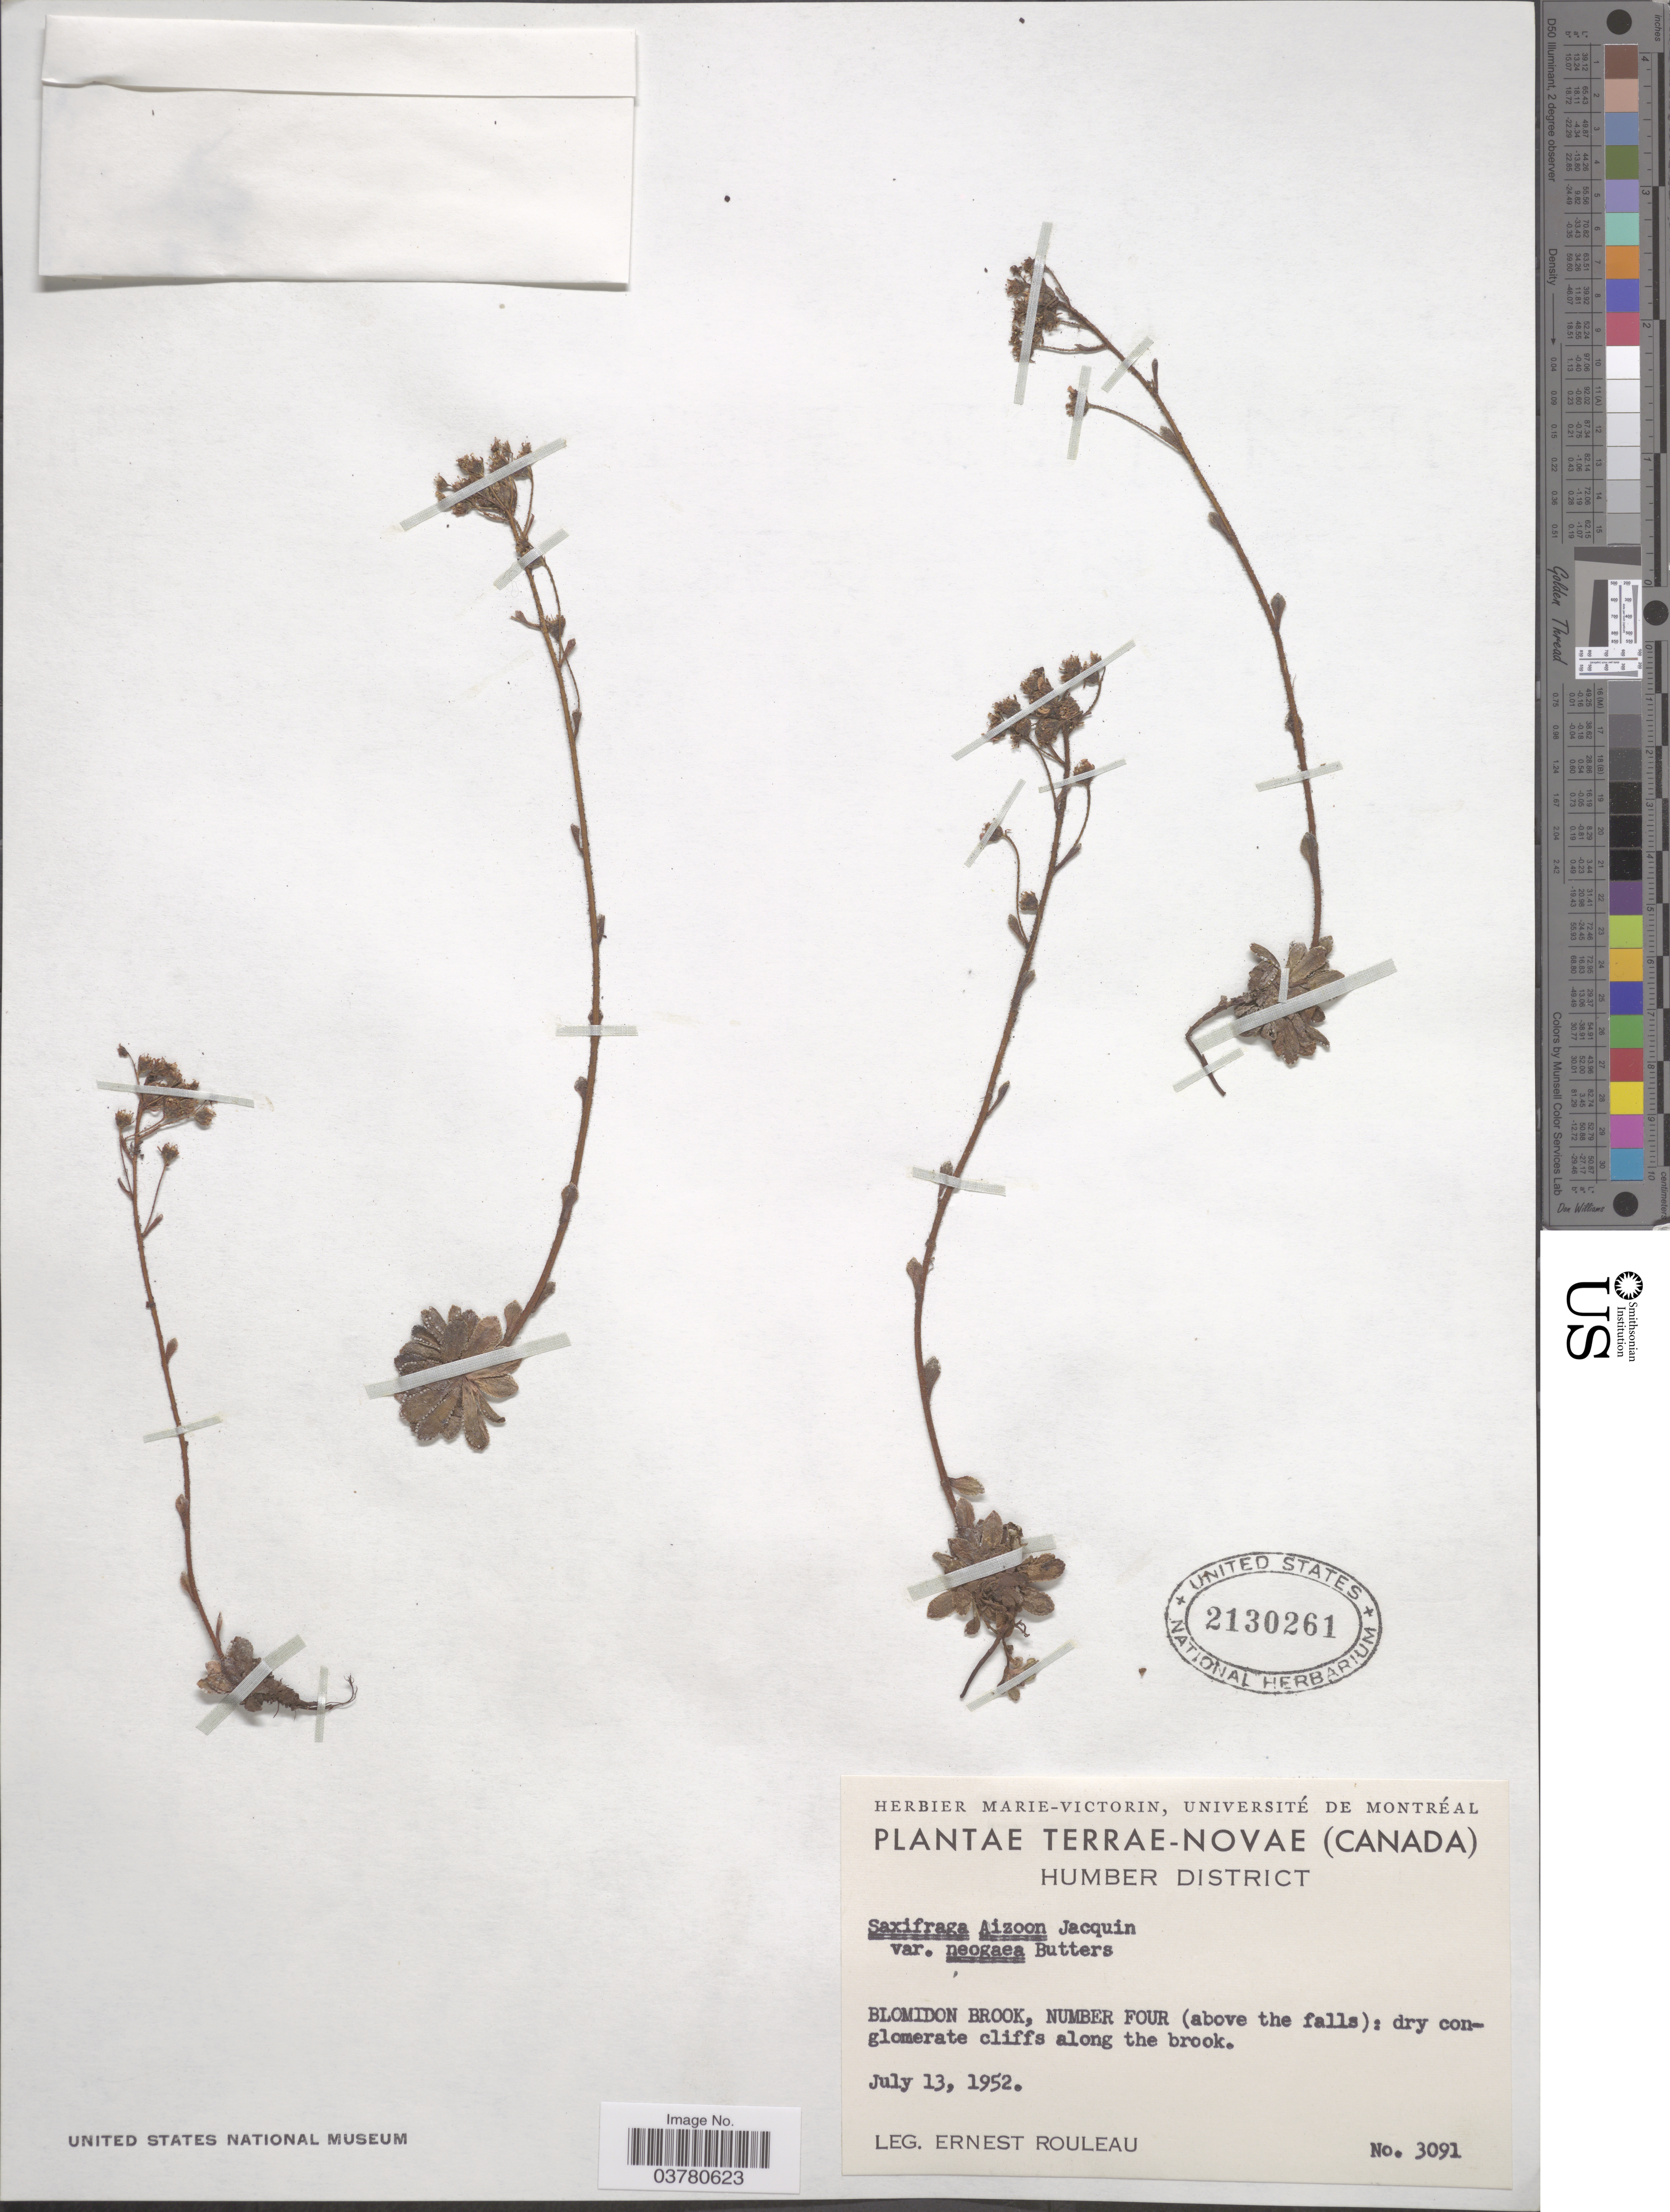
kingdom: Plantae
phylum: Tracheophyta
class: Magnoliopsida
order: Saxifragales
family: Saxifragaceae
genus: Saxifraga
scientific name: Saxifraga paniculata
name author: Mill.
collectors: J. Rouleau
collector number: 3091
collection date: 1952-07-13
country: Canada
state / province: Newfoundland and Labrador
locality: Terrae-Novae. Humber District. Blomidon Brook, Number Four (above the falls).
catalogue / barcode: US 2130261